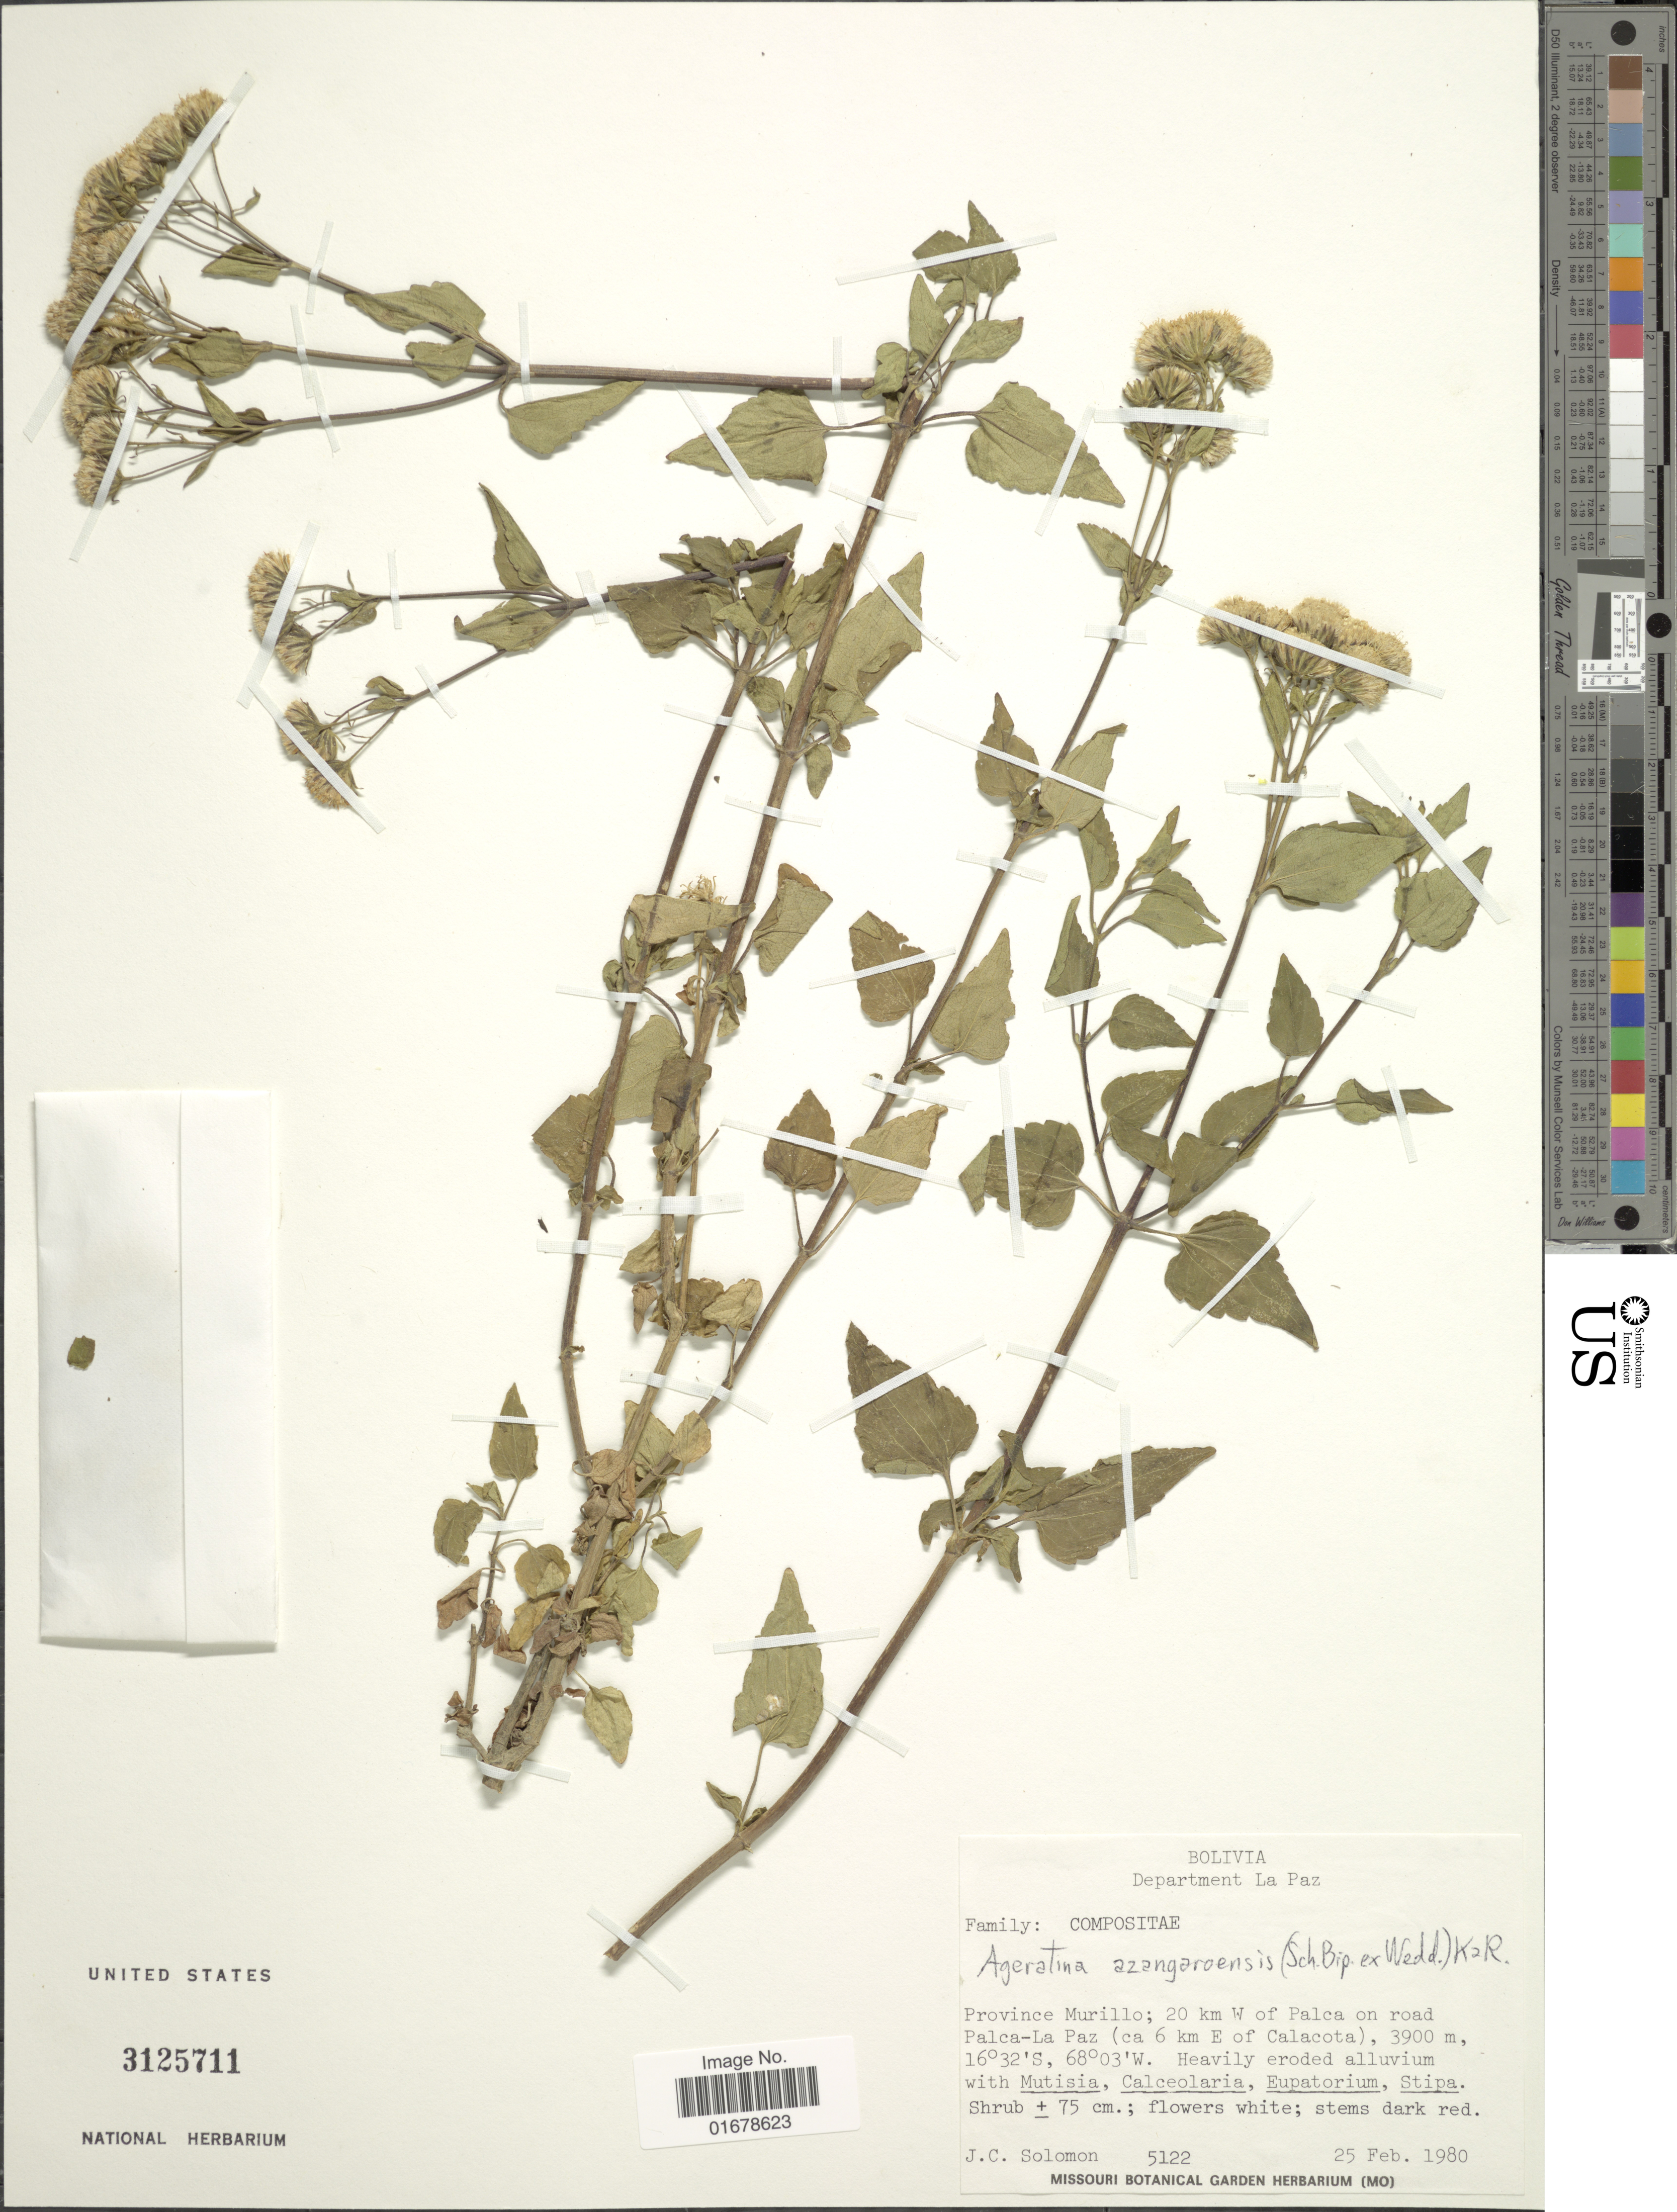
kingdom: Plantae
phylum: Tracheophyta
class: Magnoliopsida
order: Asterales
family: Asteraceae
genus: Ageratina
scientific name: Ageratina azangaroensis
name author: (Sch. Bip. ex Wedd.) R.M. King & H. Rob.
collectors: J. C. Solomon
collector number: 5122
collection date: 1980-02-25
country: Bolivia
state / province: La Paz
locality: Department La Paz, Province Murillo; 20 km W of Palca on road Palca-La Paz (6 km E of Calacota)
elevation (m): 3900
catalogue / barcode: US 3125711